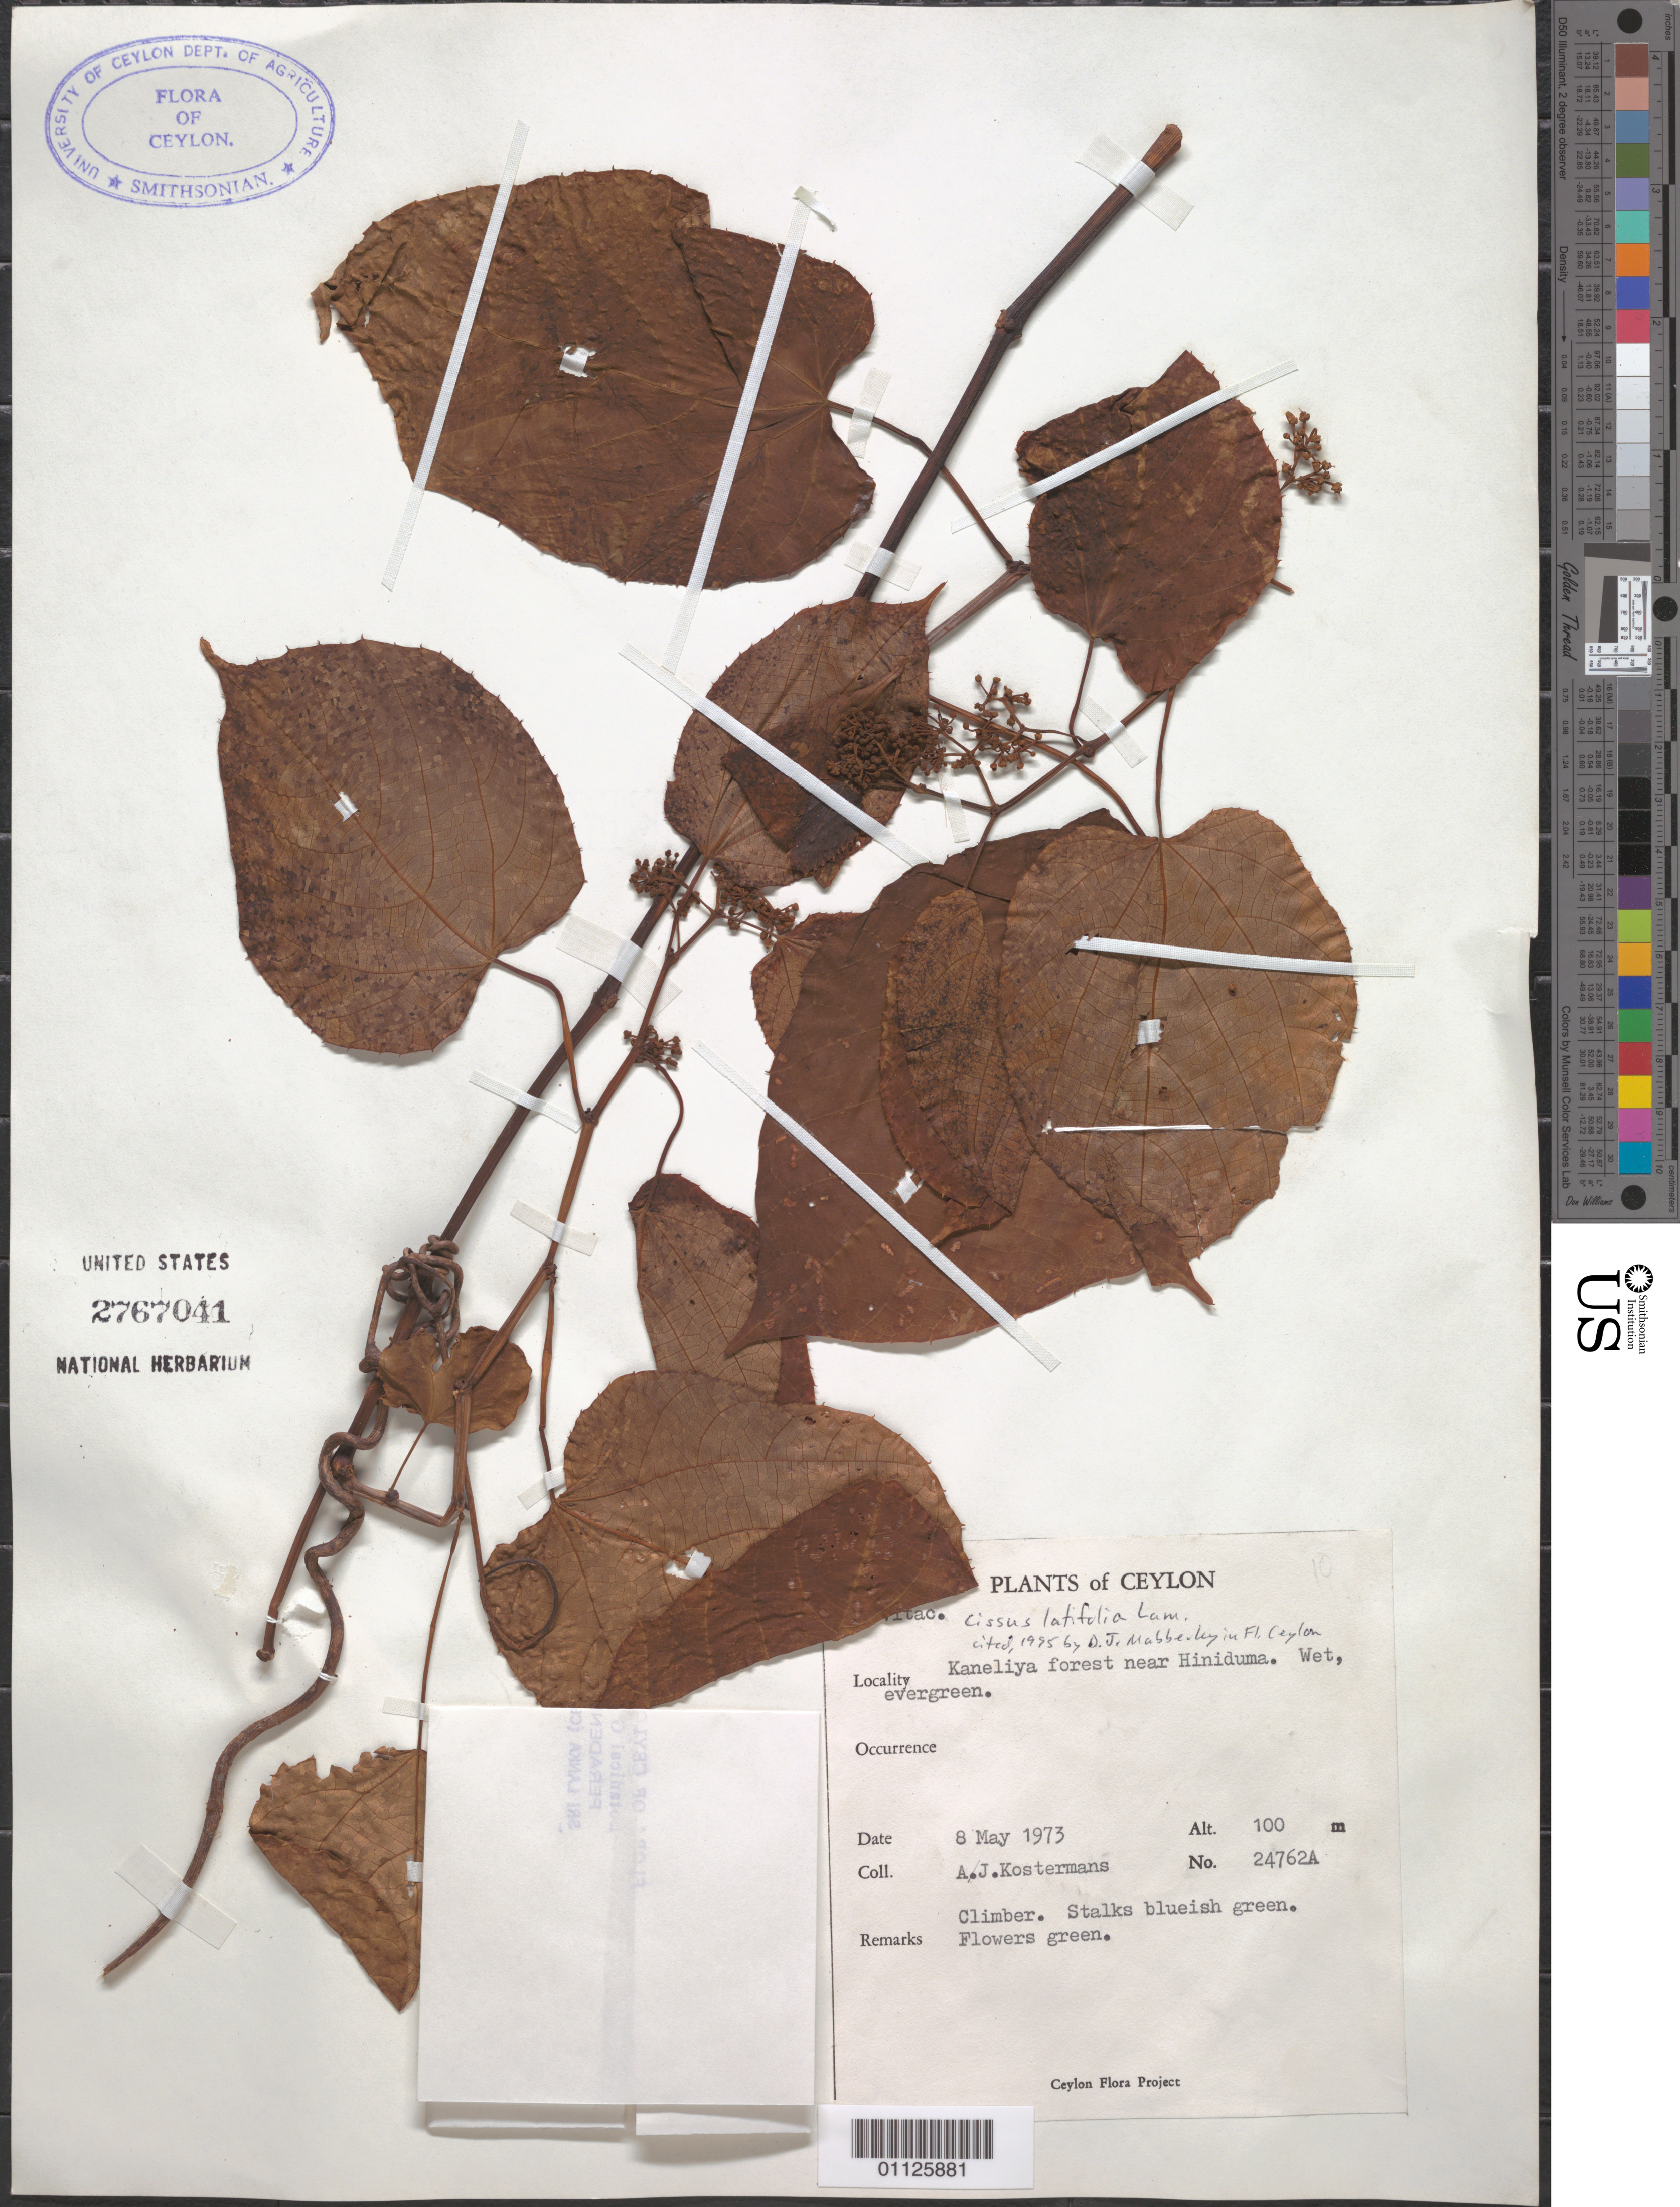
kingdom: Plantae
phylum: Tracheophyta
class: Magnoliopsida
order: Vitales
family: Vitaceae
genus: Cissus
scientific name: Cissus latifolia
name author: Lam.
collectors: A. J. G. Kostermans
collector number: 24762 A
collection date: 1973-05-08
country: Sri Lanka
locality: Kaneliya forest near Hiniduma.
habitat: Climber.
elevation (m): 100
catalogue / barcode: US 2767041